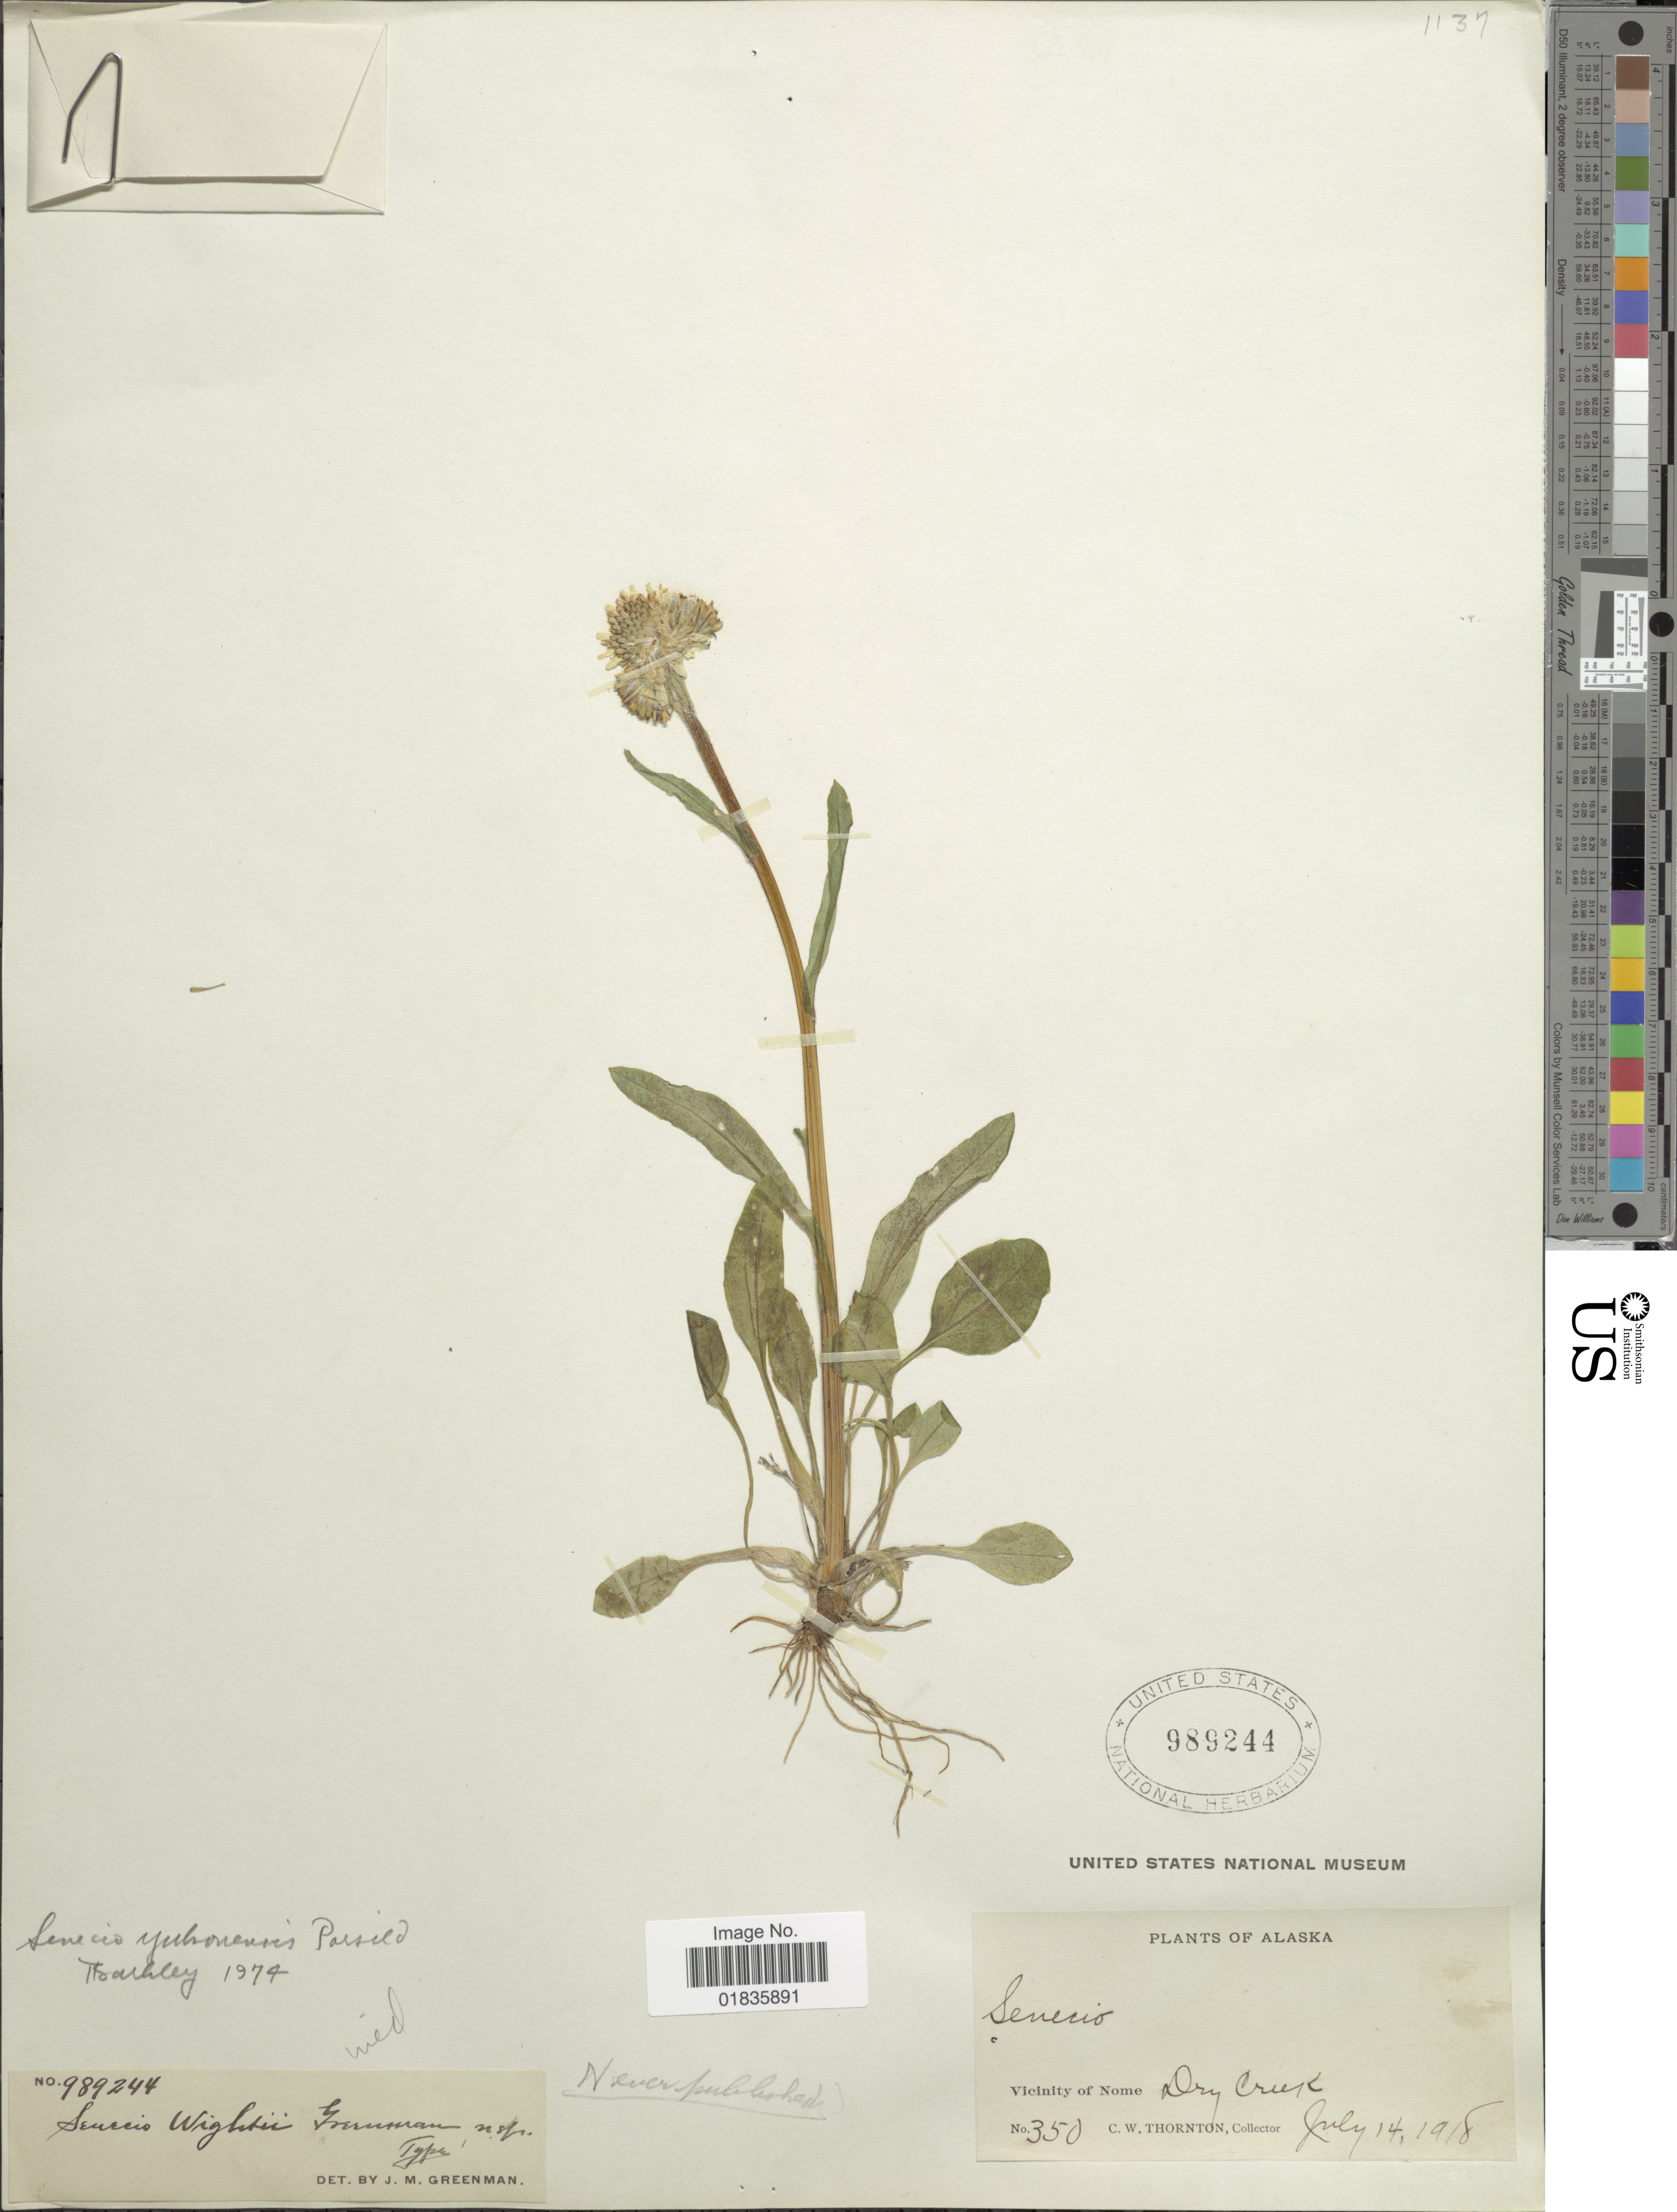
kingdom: Plantae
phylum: Tracheophyta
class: Magnoliopsida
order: Asterales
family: Asteraceae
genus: Tephroseris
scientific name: Tephroseris yukonensis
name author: (A.E. Porsild) Holub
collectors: C. Thornton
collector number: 350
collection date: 1918-07-14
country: United States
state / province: Alaska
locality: Vicinity of Nome, Dry Creek.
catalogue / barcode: US 989244